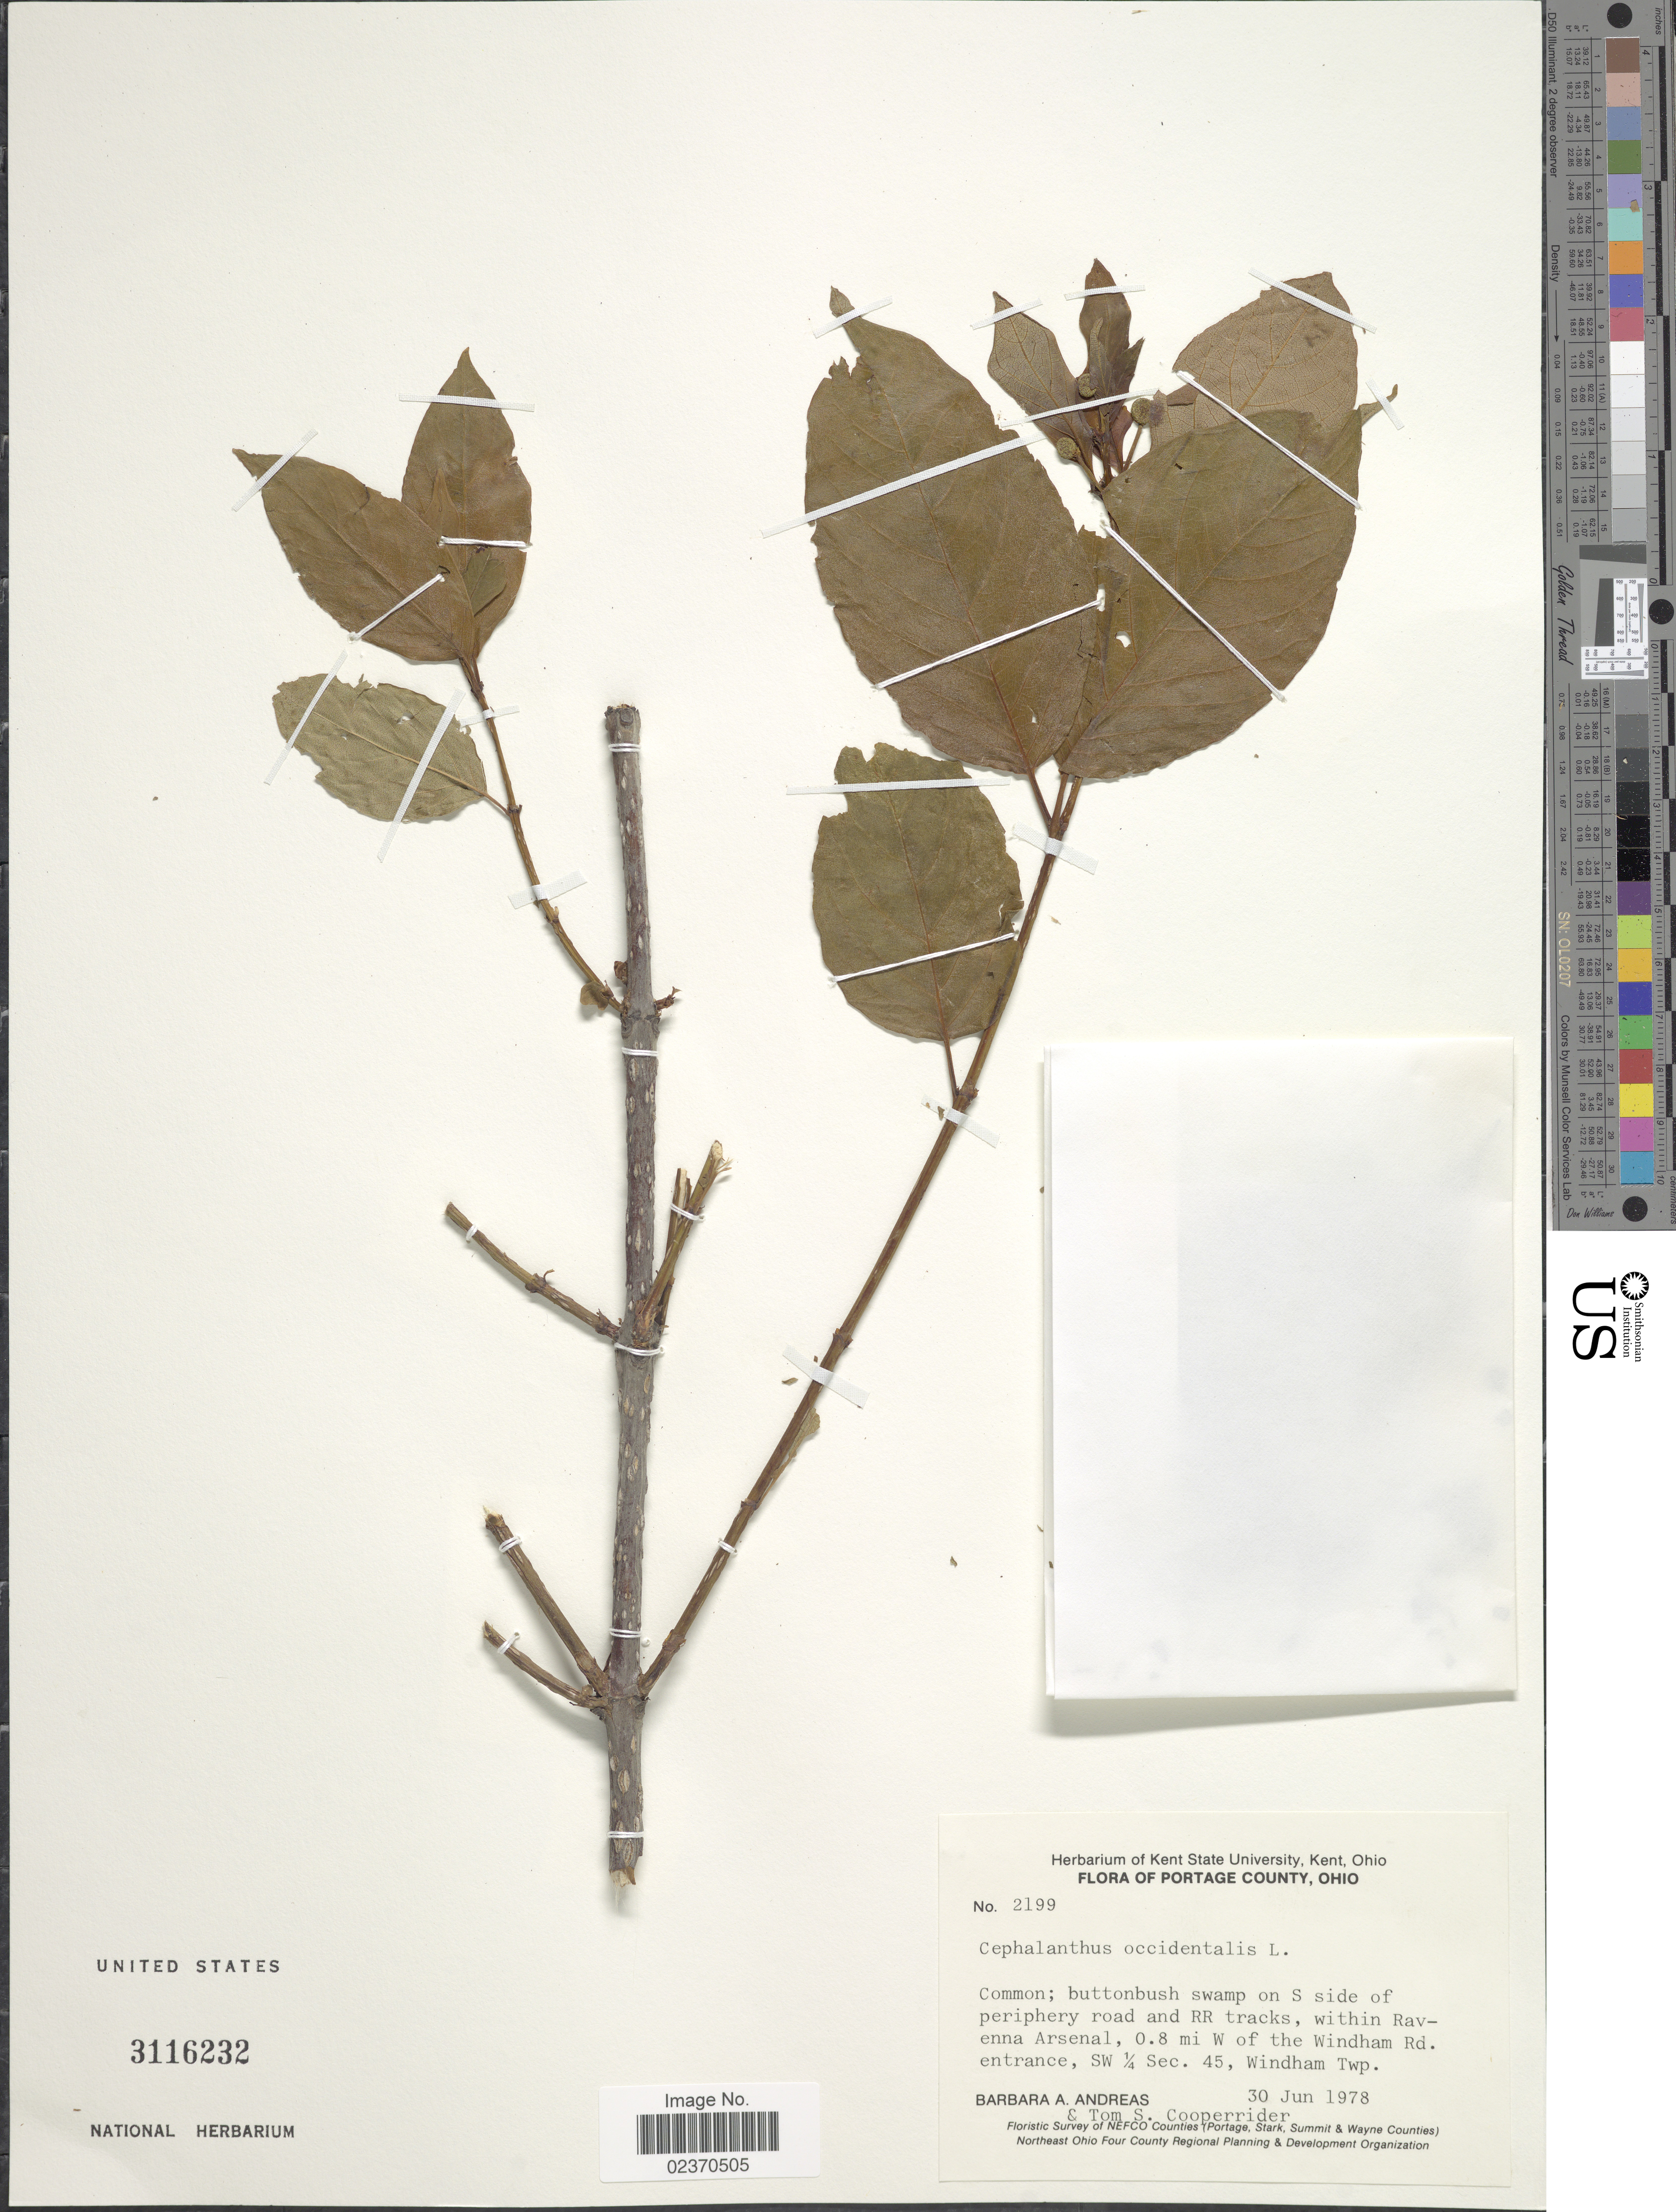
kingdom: Plantae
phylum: Tracheophyta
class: Magnoliopsida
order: Gentianales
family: Rubiaceae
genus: Cephalanthus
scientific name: Cephalanthus occidentalis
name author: L.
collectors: B. A. Andreas & T. S. Cooperrider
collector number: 2199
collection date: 1978-06-30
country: United States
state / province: Ohio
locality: Portage County. Buttonbush swamp on S side of periphery road and RR tracks, within Ravenna Arsenal, 0.8 mi W of the Windham Rd. entrance, SW ¼ Sec. 45, Windham Twp.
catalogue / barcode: US 3116232